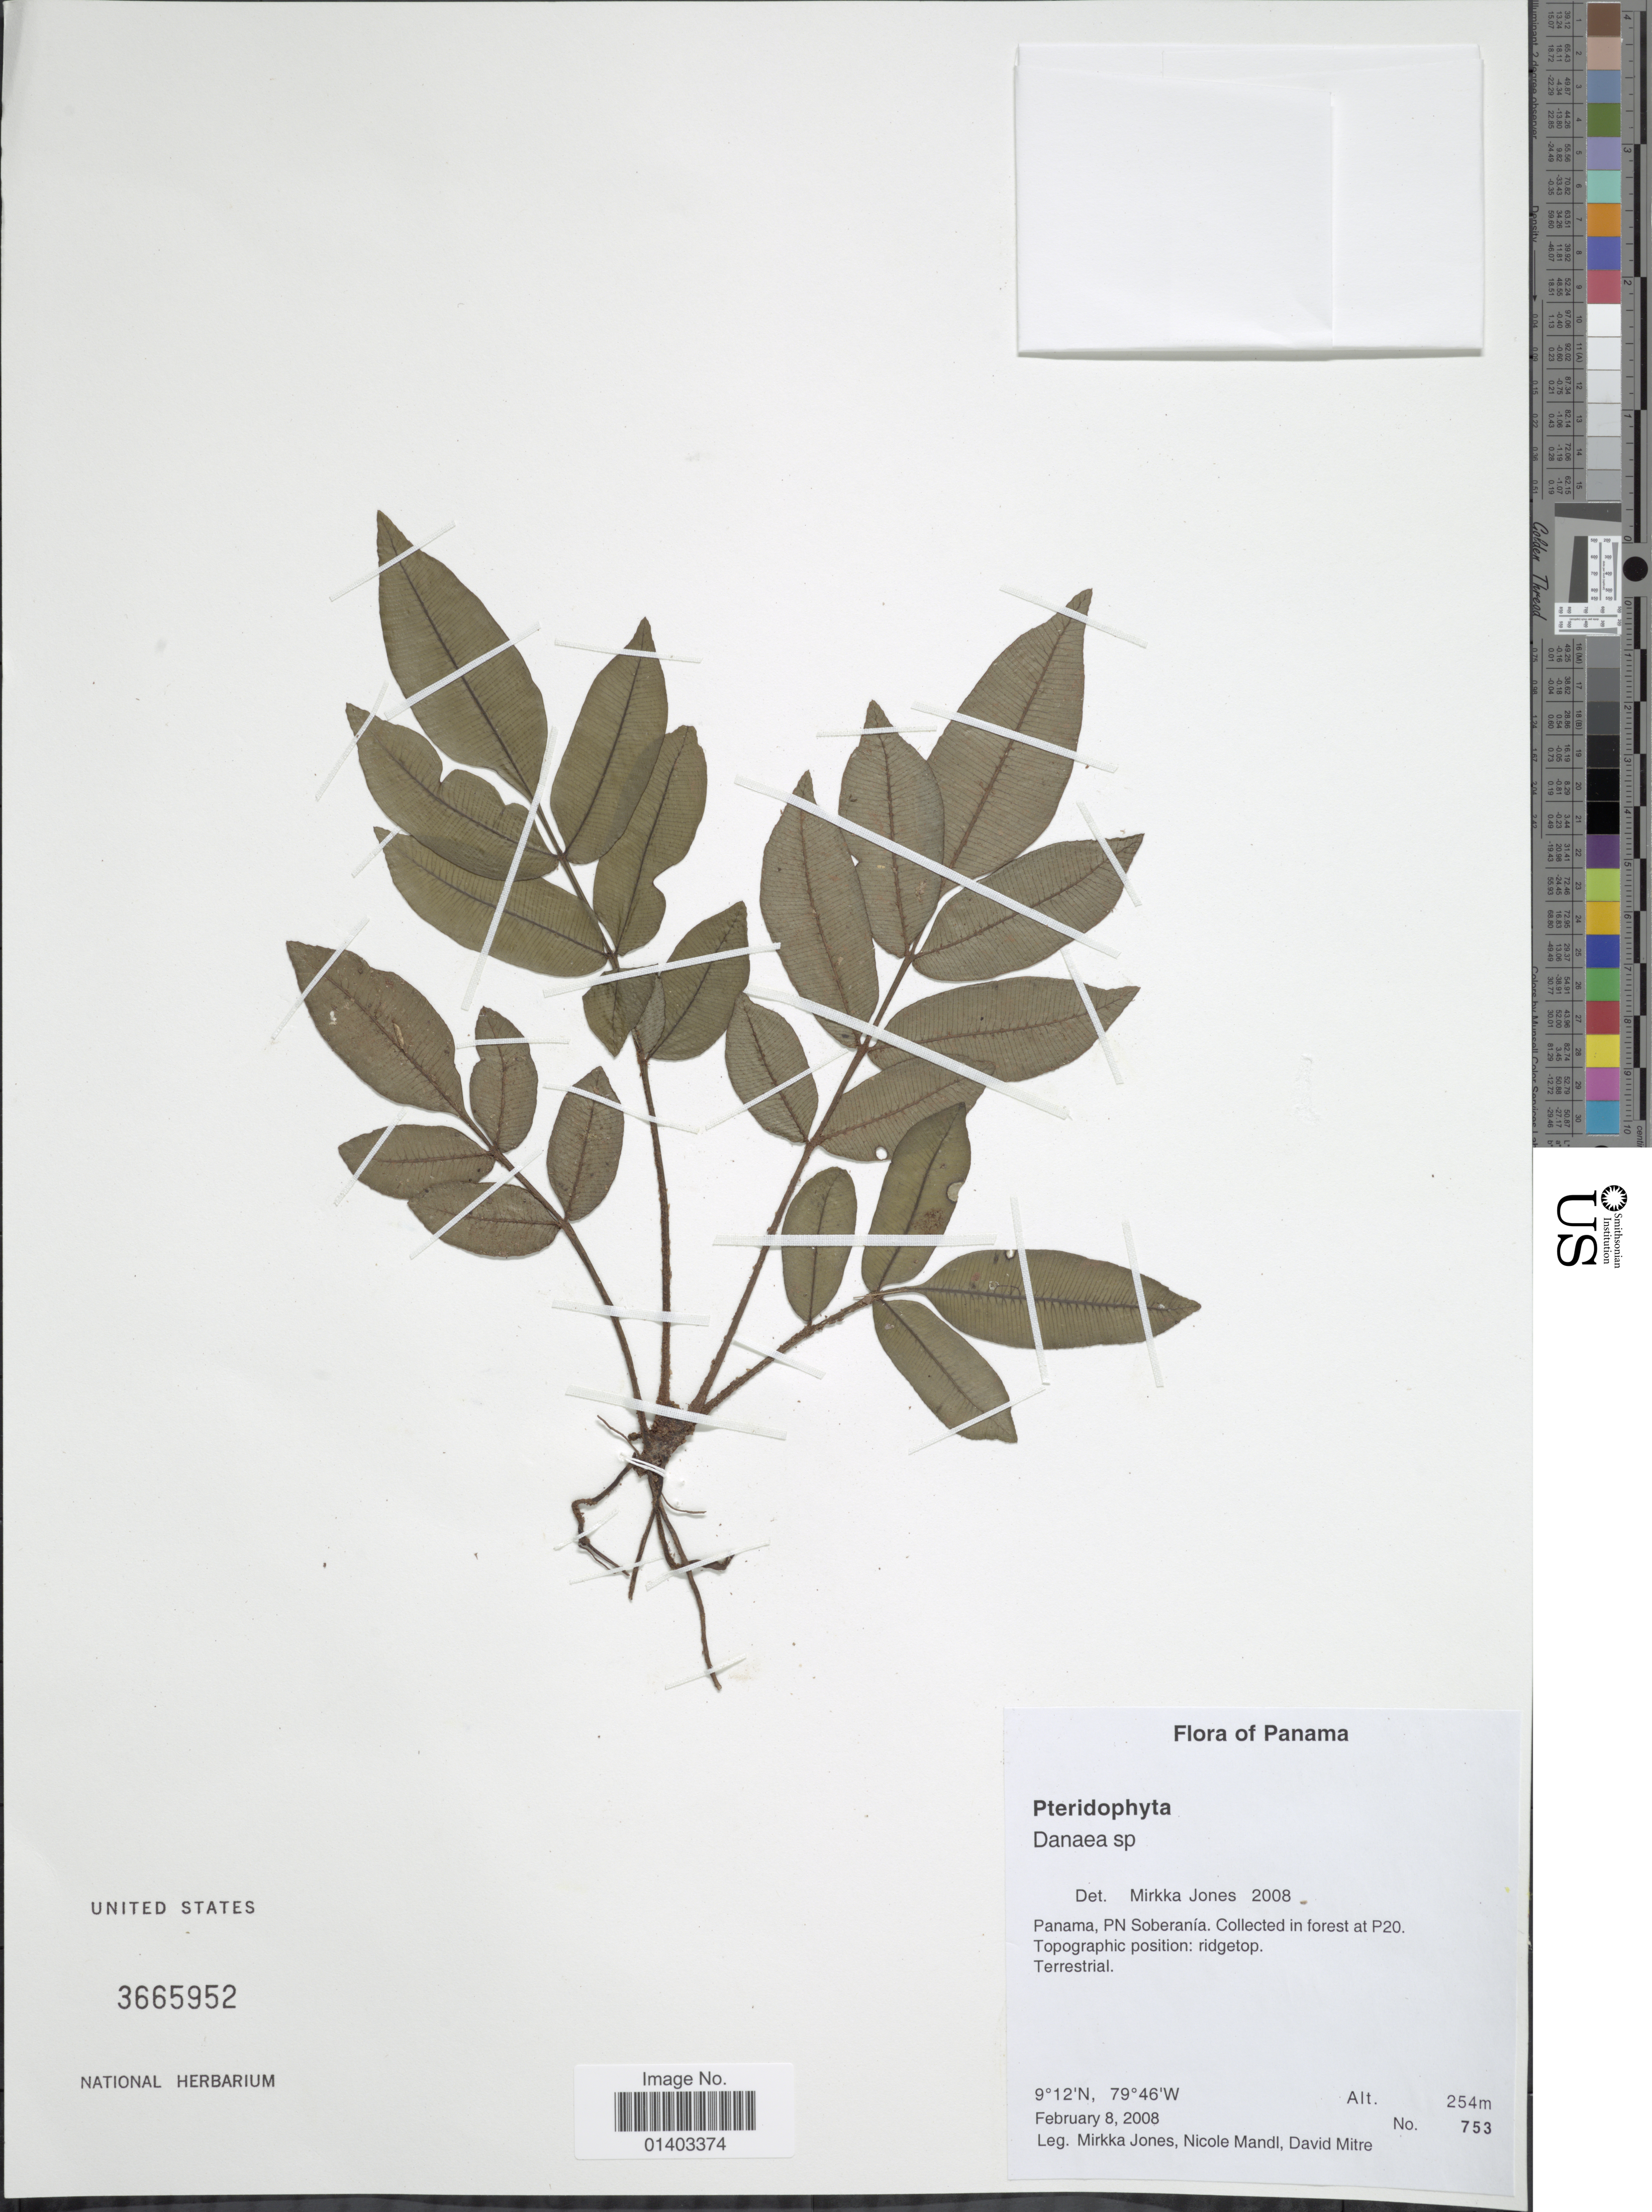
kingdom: Plantae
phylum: Tracheophyta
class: Polypodiopsida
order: Marattiales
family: Marattiaceae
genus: Danaea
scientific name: Danaea nodosa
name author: (L.) Sm.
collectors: M. Jones, N. Mandl & D. Mitre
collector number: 753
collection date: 2008-02-08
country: Panama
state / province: Panamá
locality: PN Soberania. Collected in forest at P20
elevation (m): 254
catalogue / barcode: US 3665952